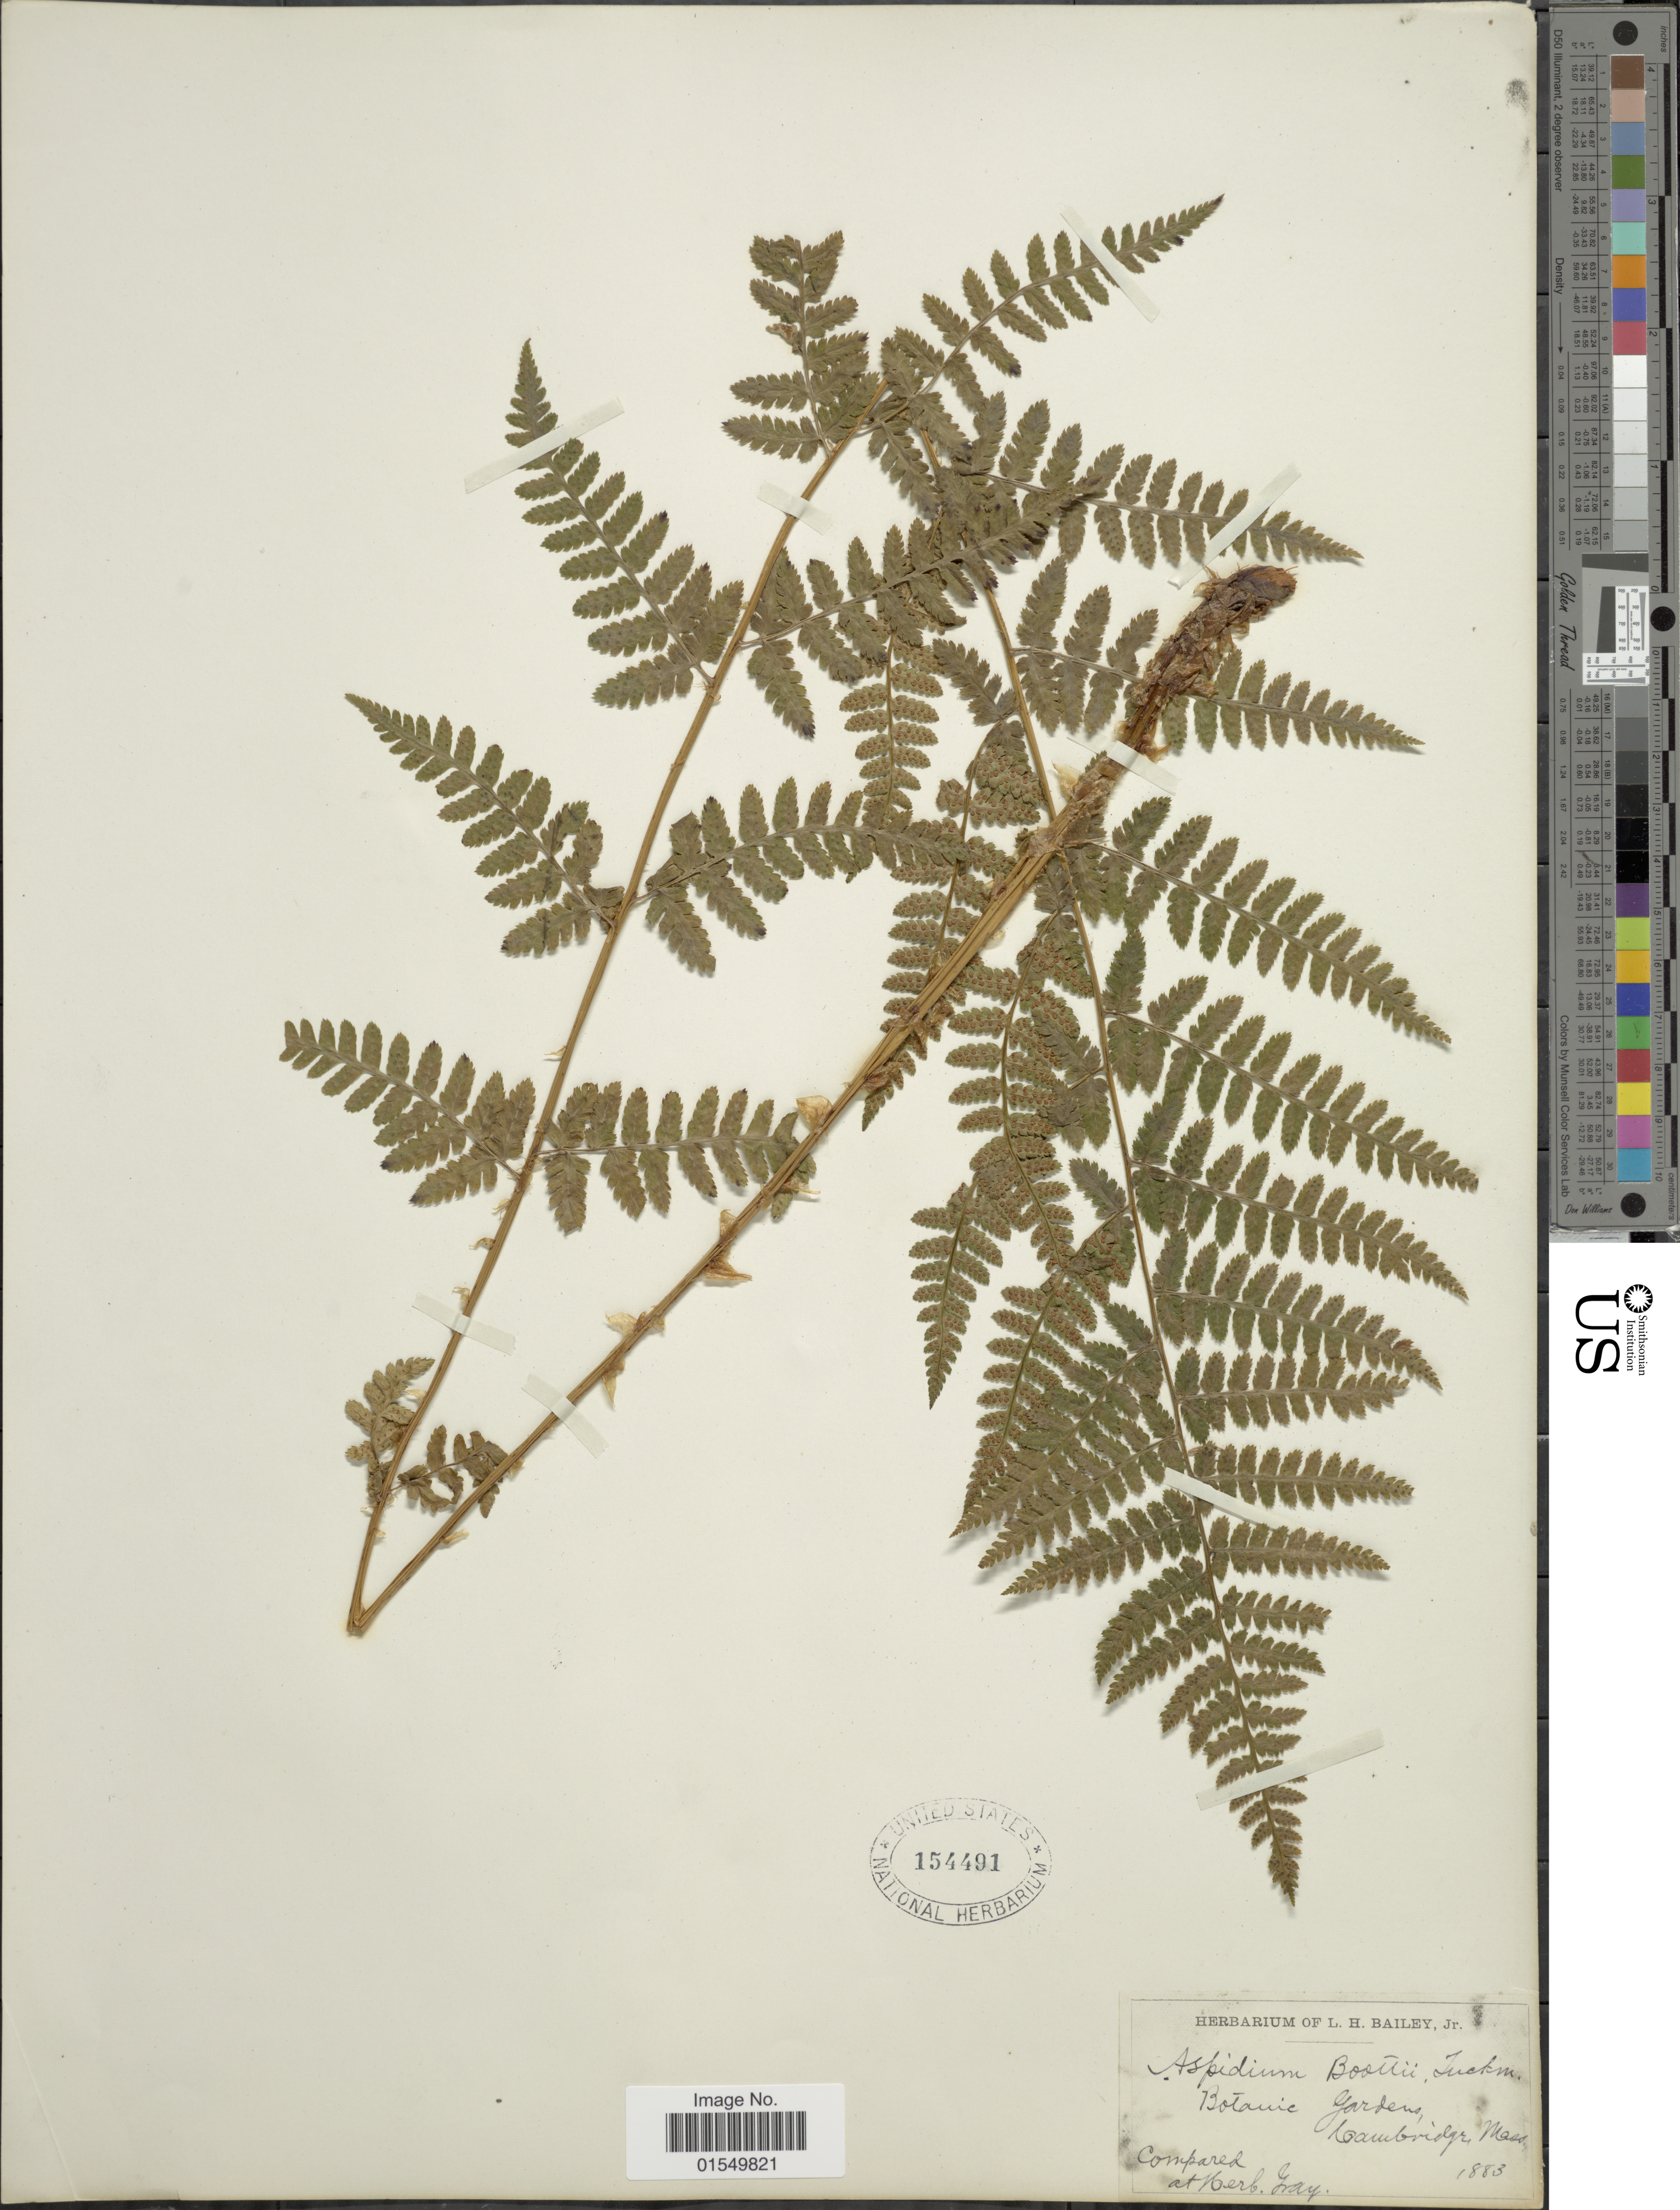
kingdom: Plantae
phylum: Tracheophyta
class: Polypodiopsida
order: Polypodiales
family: Dryopteridaceae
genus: Dryopteris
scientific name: Dryopteris x boottii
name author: Underw.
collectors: ex herb. L. H. Bailey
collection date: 1883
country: United States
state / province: Massachusetts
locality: Botanic Gardens, Cambridge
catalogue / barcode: US 154491